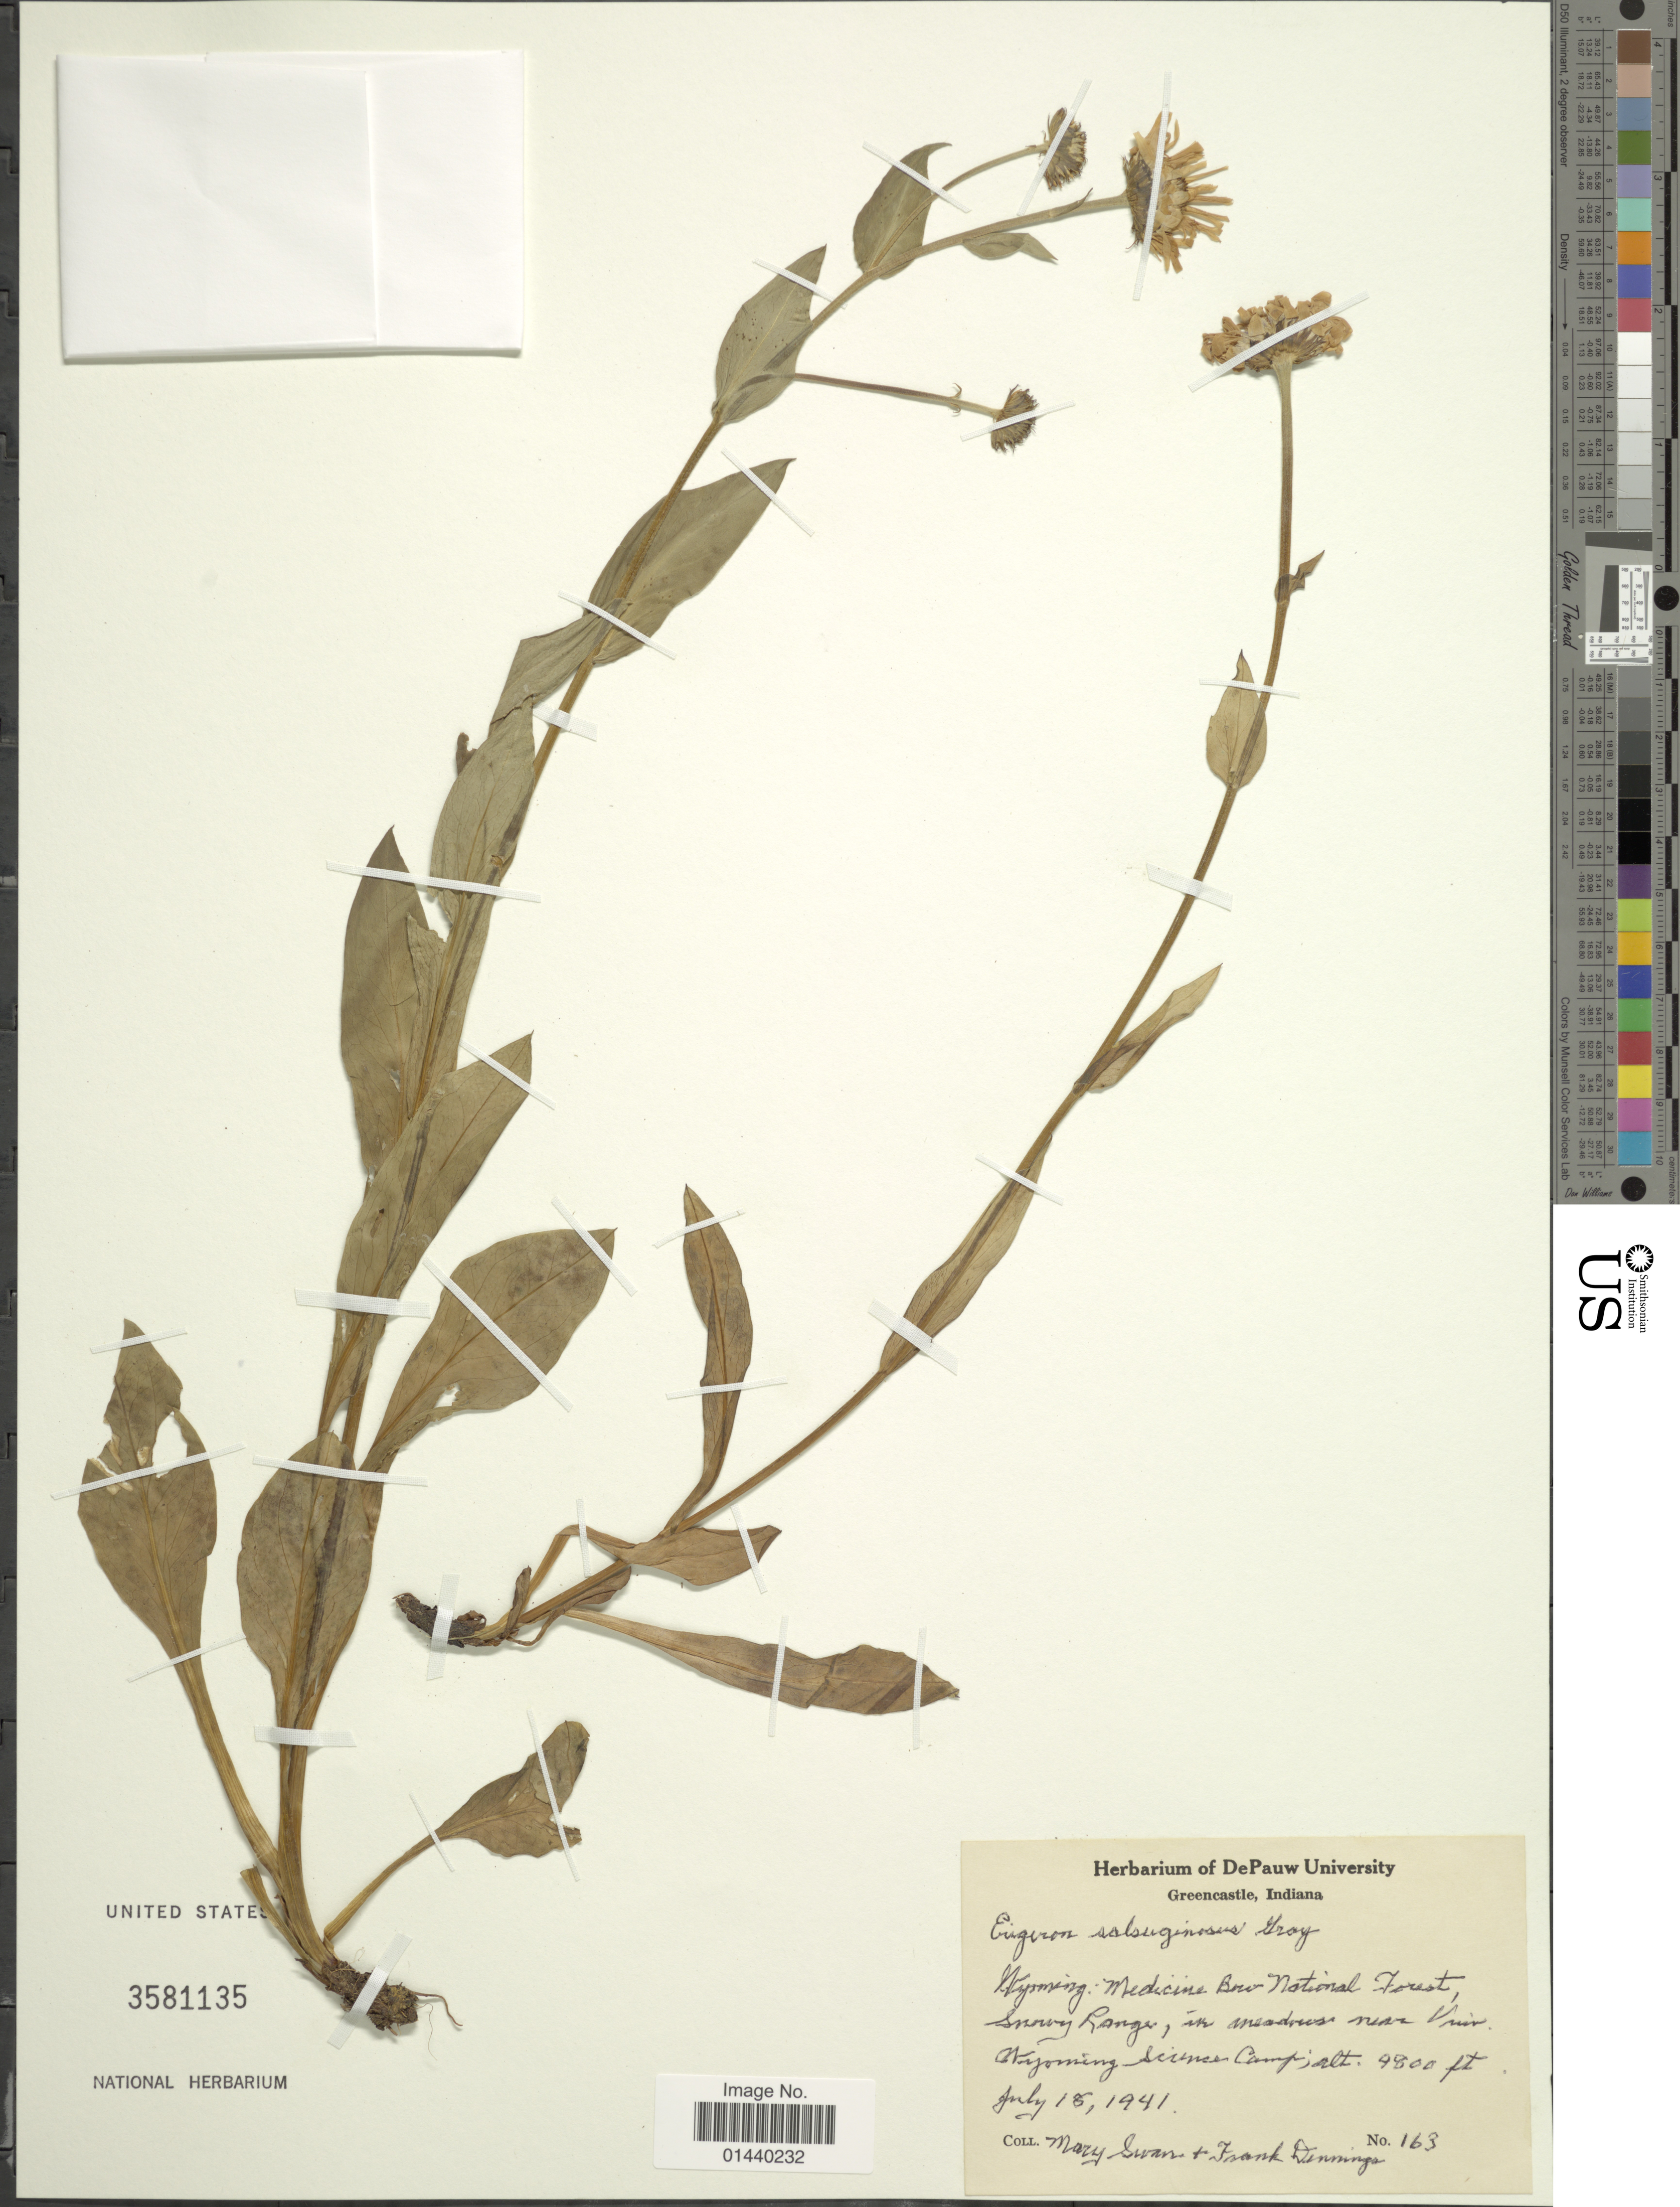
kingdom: Plantae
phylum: Tracheophyta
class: Magnoliopsida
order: Asterales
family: Asteraceae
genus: Erigeron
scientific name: Erigeron salsuginosus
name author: (Richardson ex R. Br.) A. Gray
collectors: M. Swan & F. Dunning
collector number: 163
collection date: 1941-07-18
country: United States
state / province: Wyoming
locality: Medicine Bow National Forest, Snowy Range, in meadows near Univ. Wyoming Science Camp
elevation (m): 2987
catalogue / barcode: US 3581135